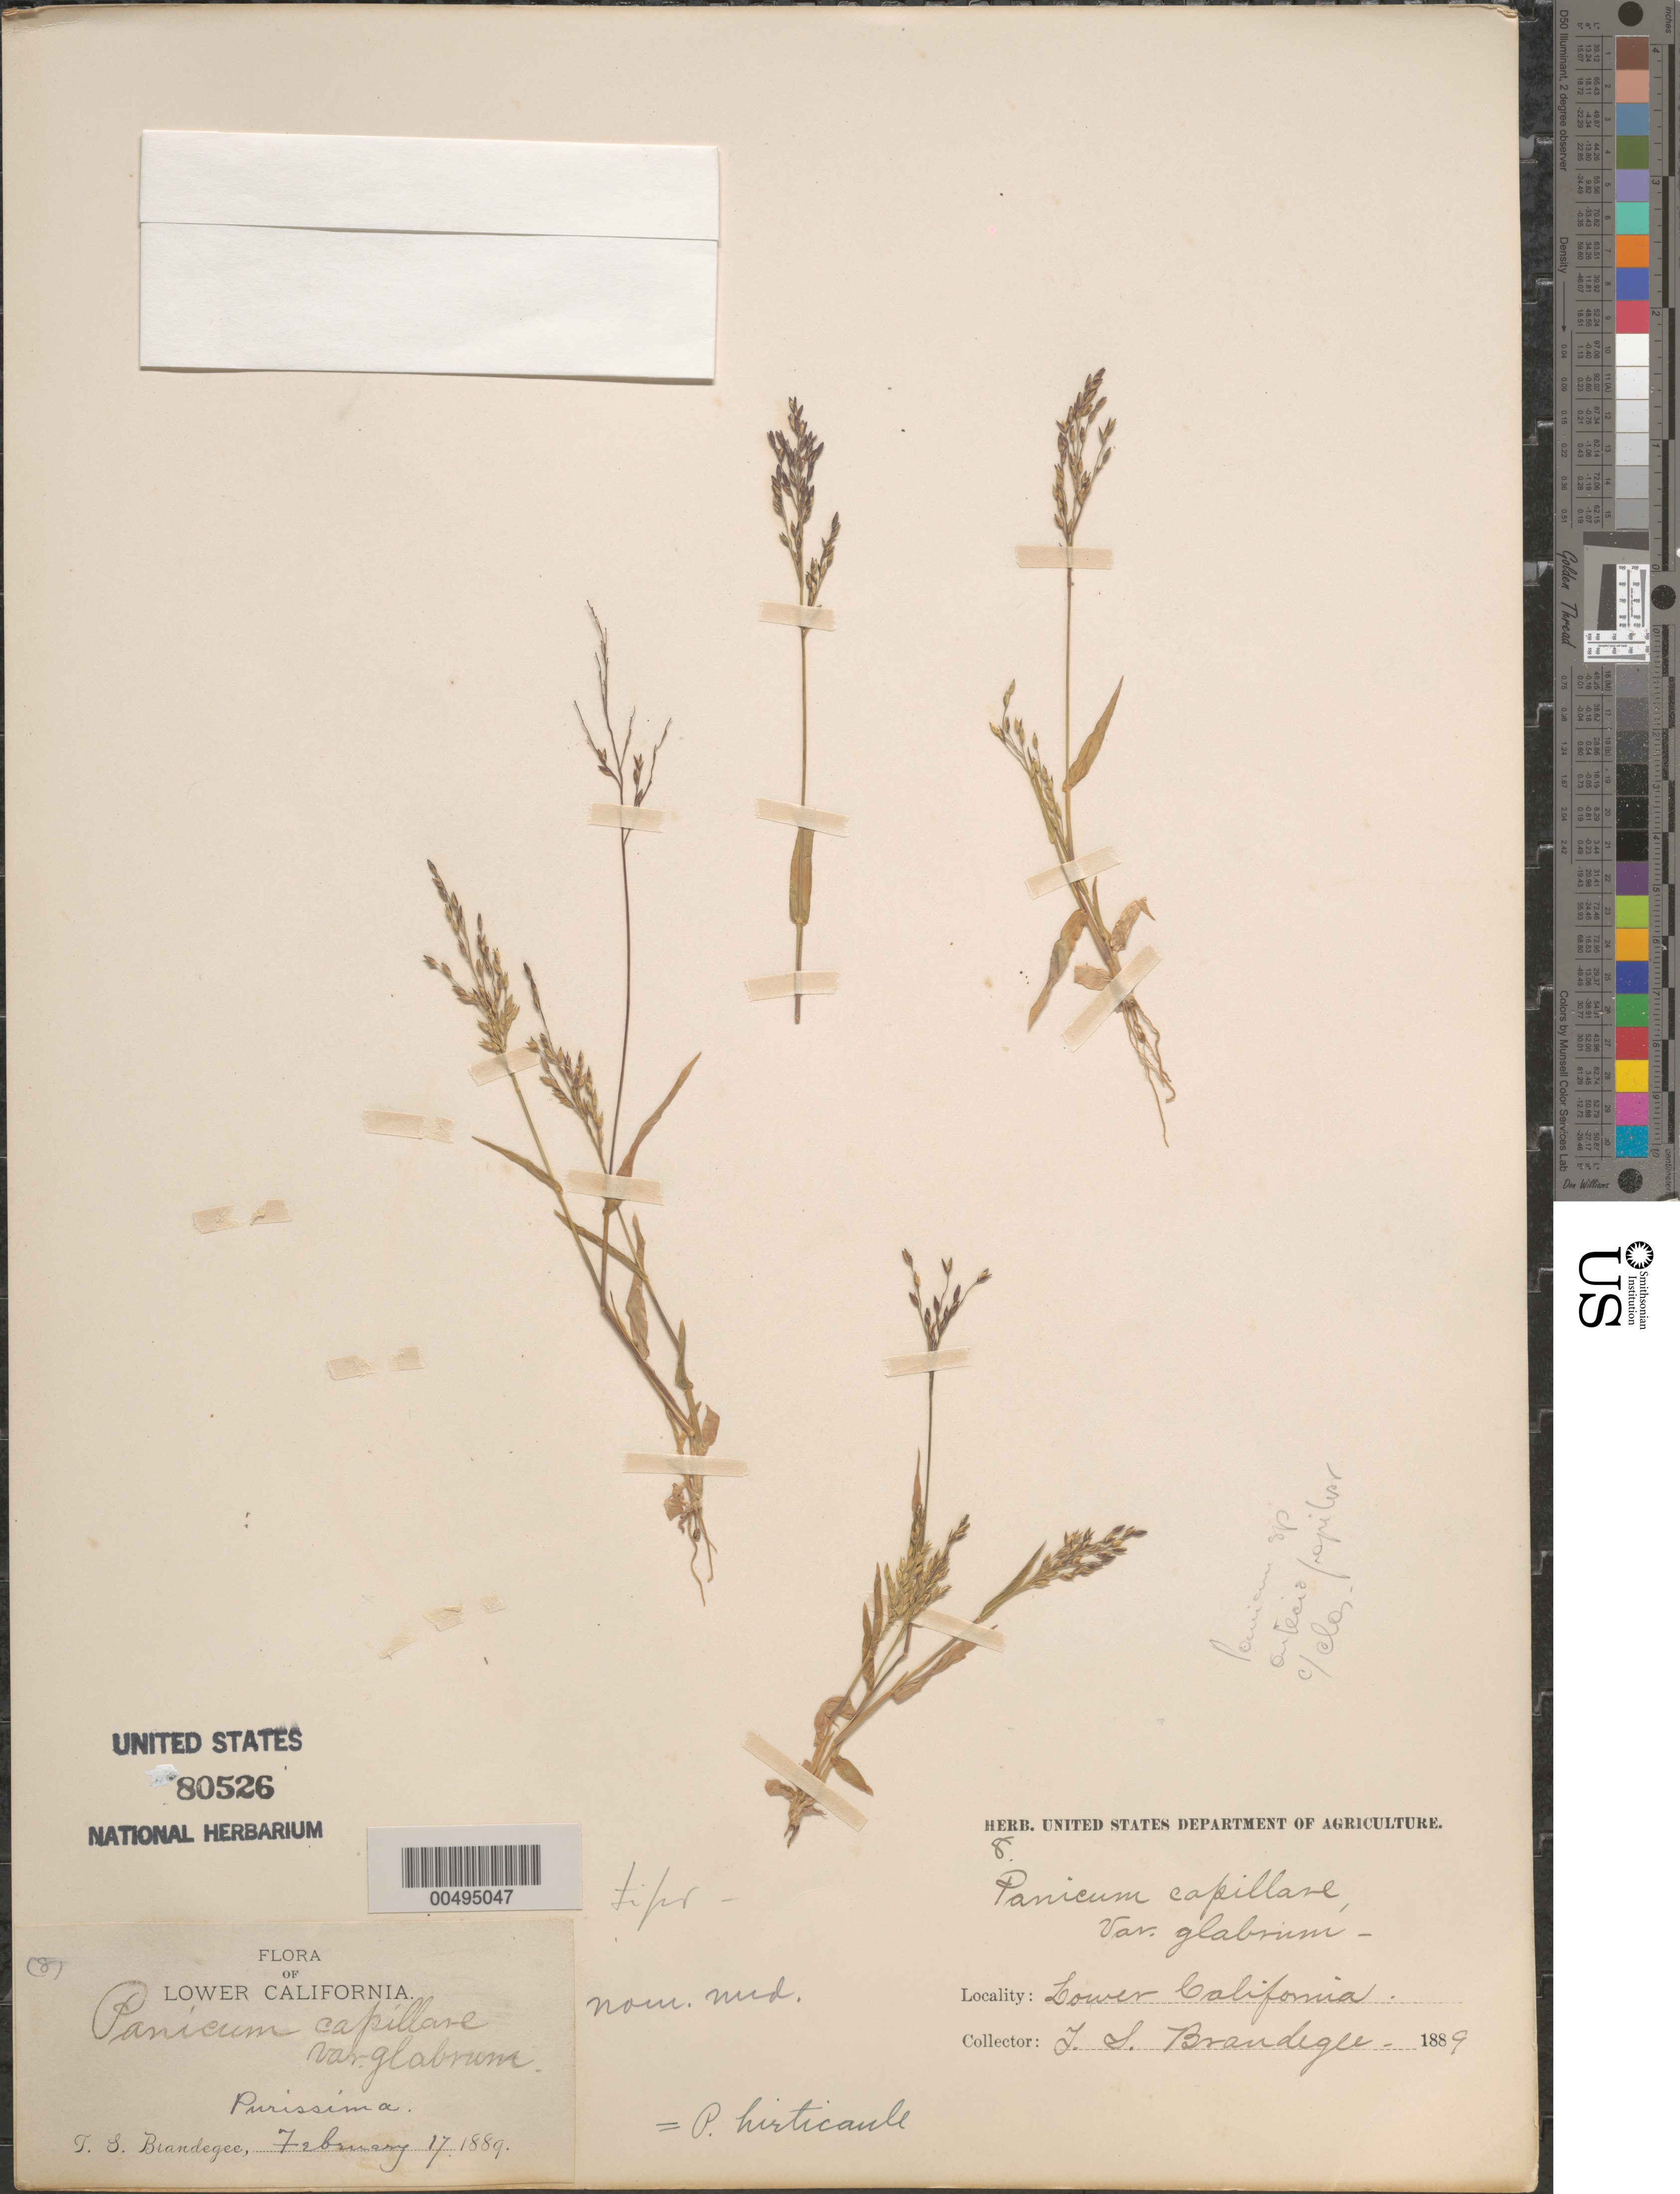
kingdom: Plantae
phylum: Tracheophyta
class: Liliopsida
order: Poales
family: Poaceae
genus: Panicum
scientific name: Panicum capillare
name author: L.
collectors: T. S. Brandegee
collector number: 8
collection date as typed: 17 Feb 1889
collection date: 1889-02-17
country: Mexico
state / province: Baja California Sur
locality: Purissima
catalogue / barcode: US 80526